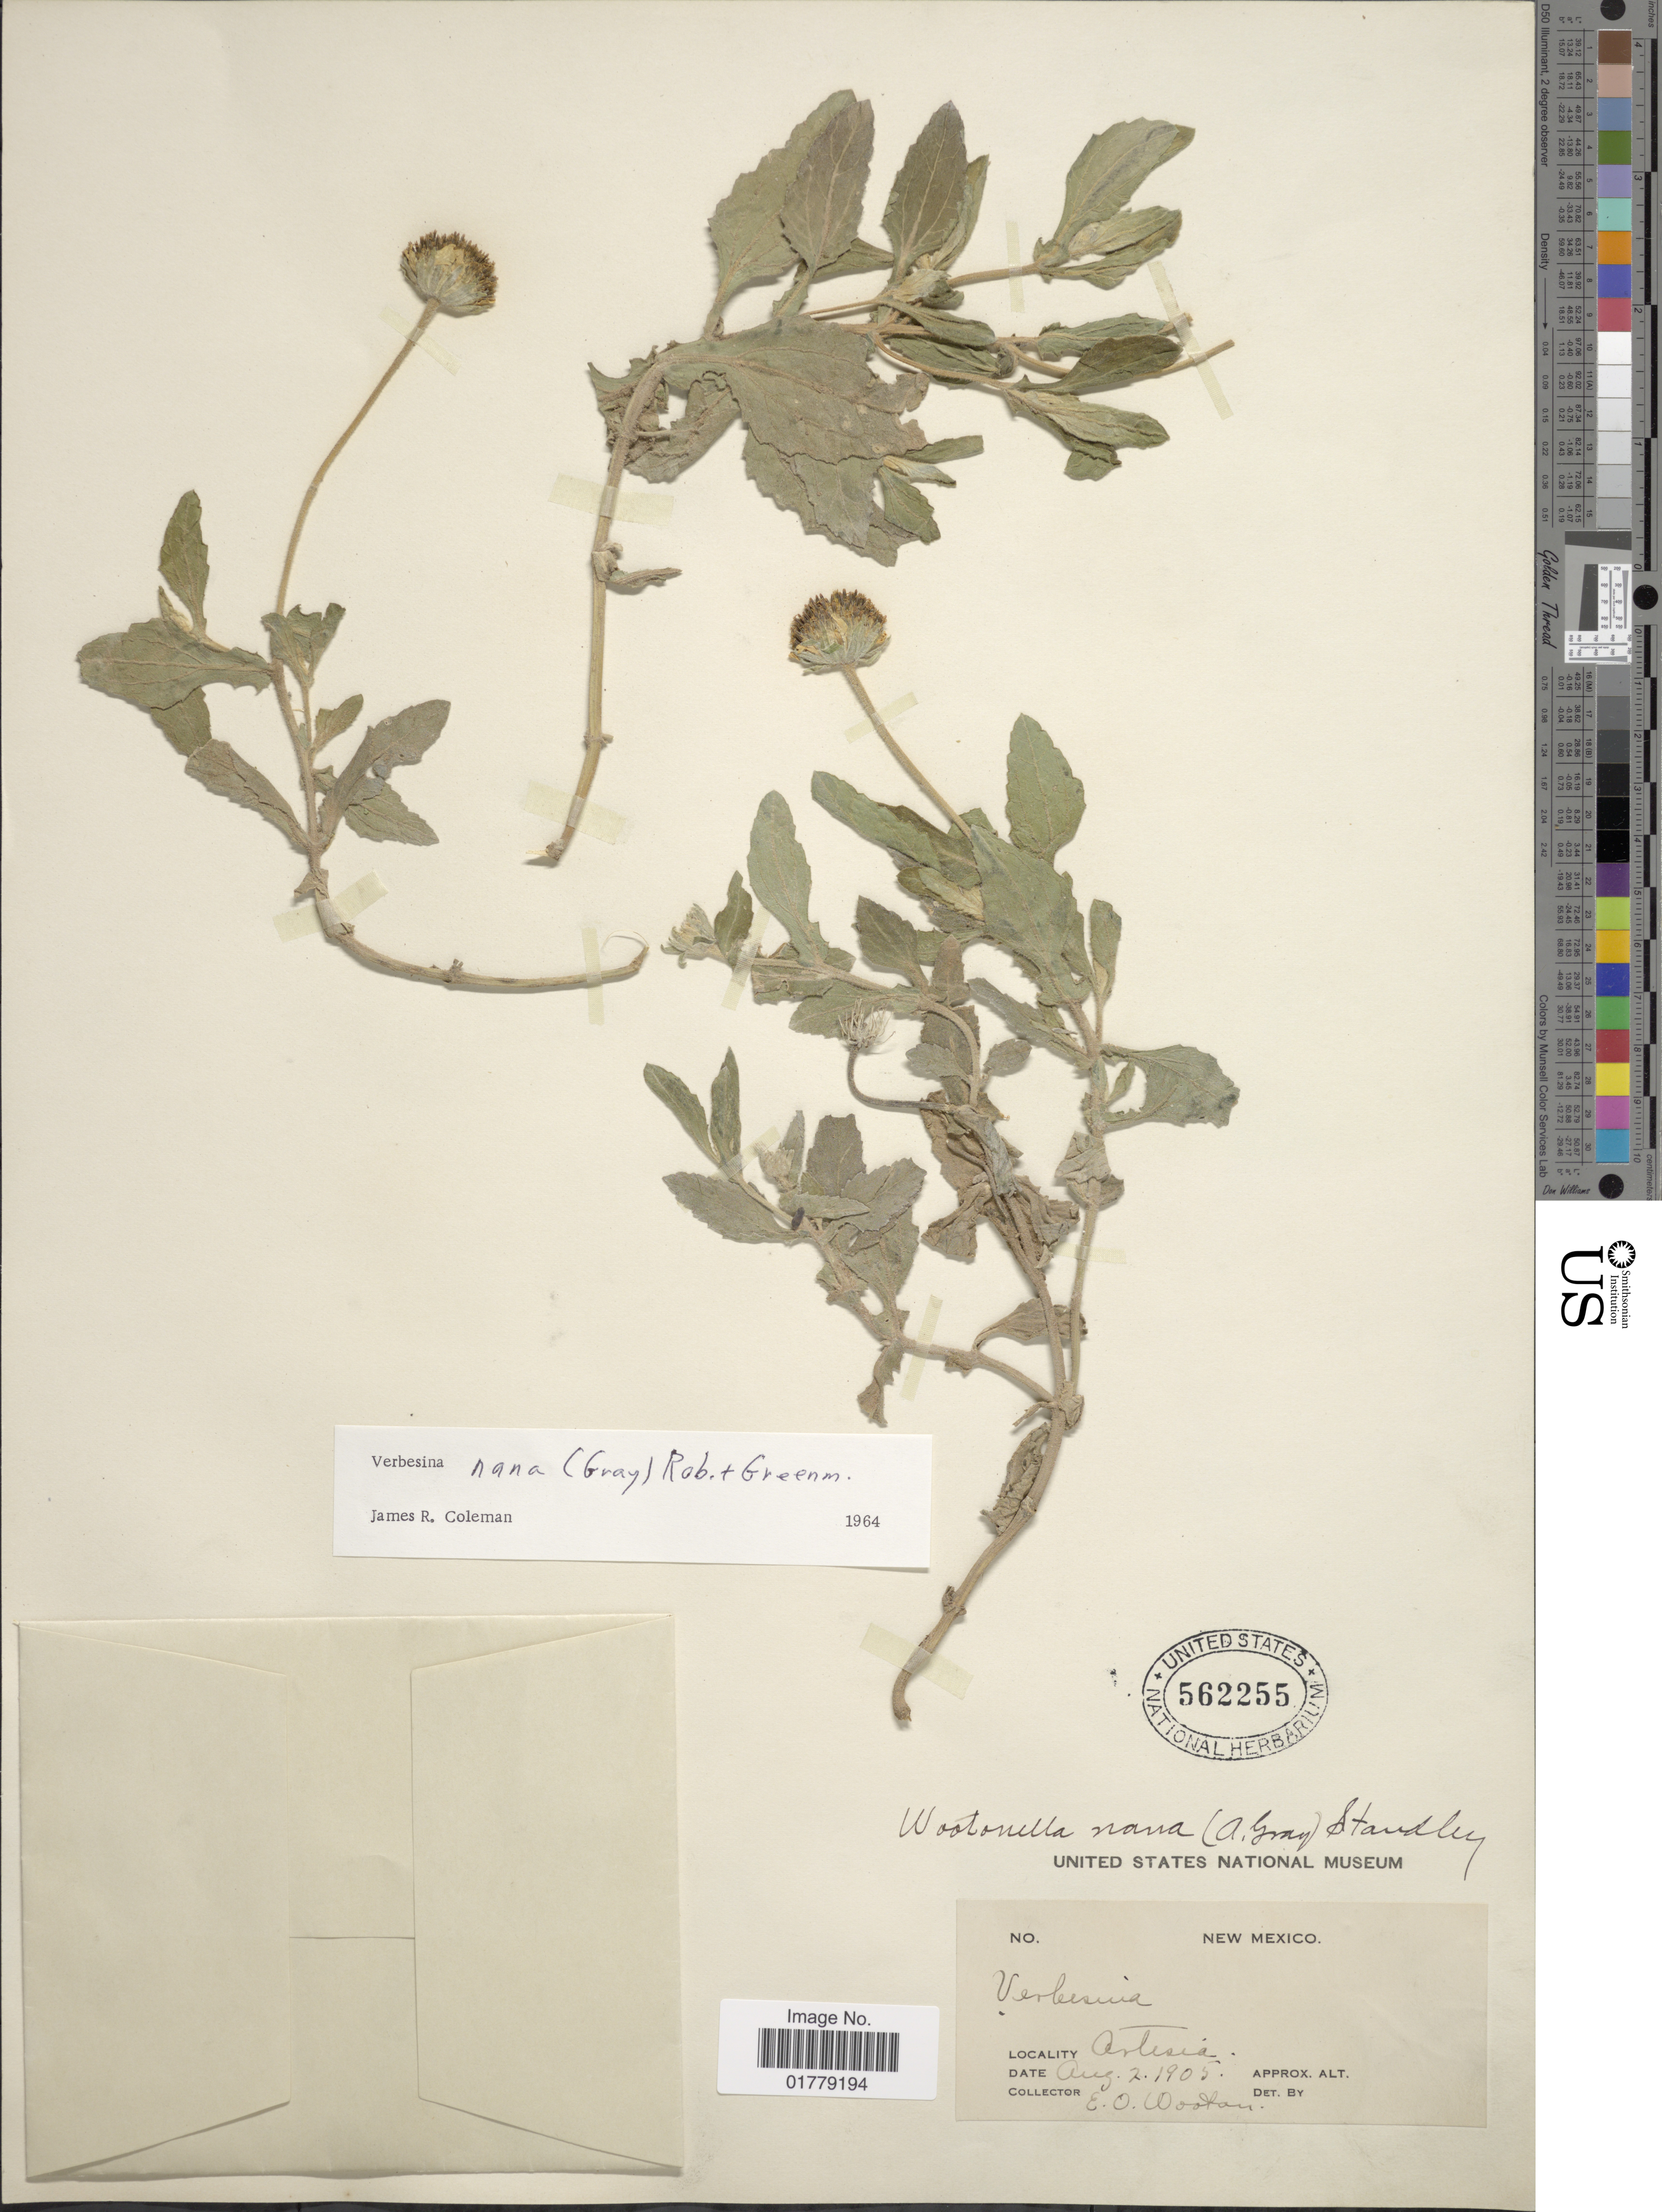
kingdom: Plantae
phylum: Tracheophyta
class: Magnoliopsida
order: Asterales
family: Asteraceae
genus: Verbesina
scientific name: Verbesina nana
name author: (A. Gray) B.L. Rob. & Greenm.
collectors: E. O. Wooton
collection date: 1905-08-02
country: United States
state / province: New Mexico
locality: Artesia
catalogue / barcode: US 562255